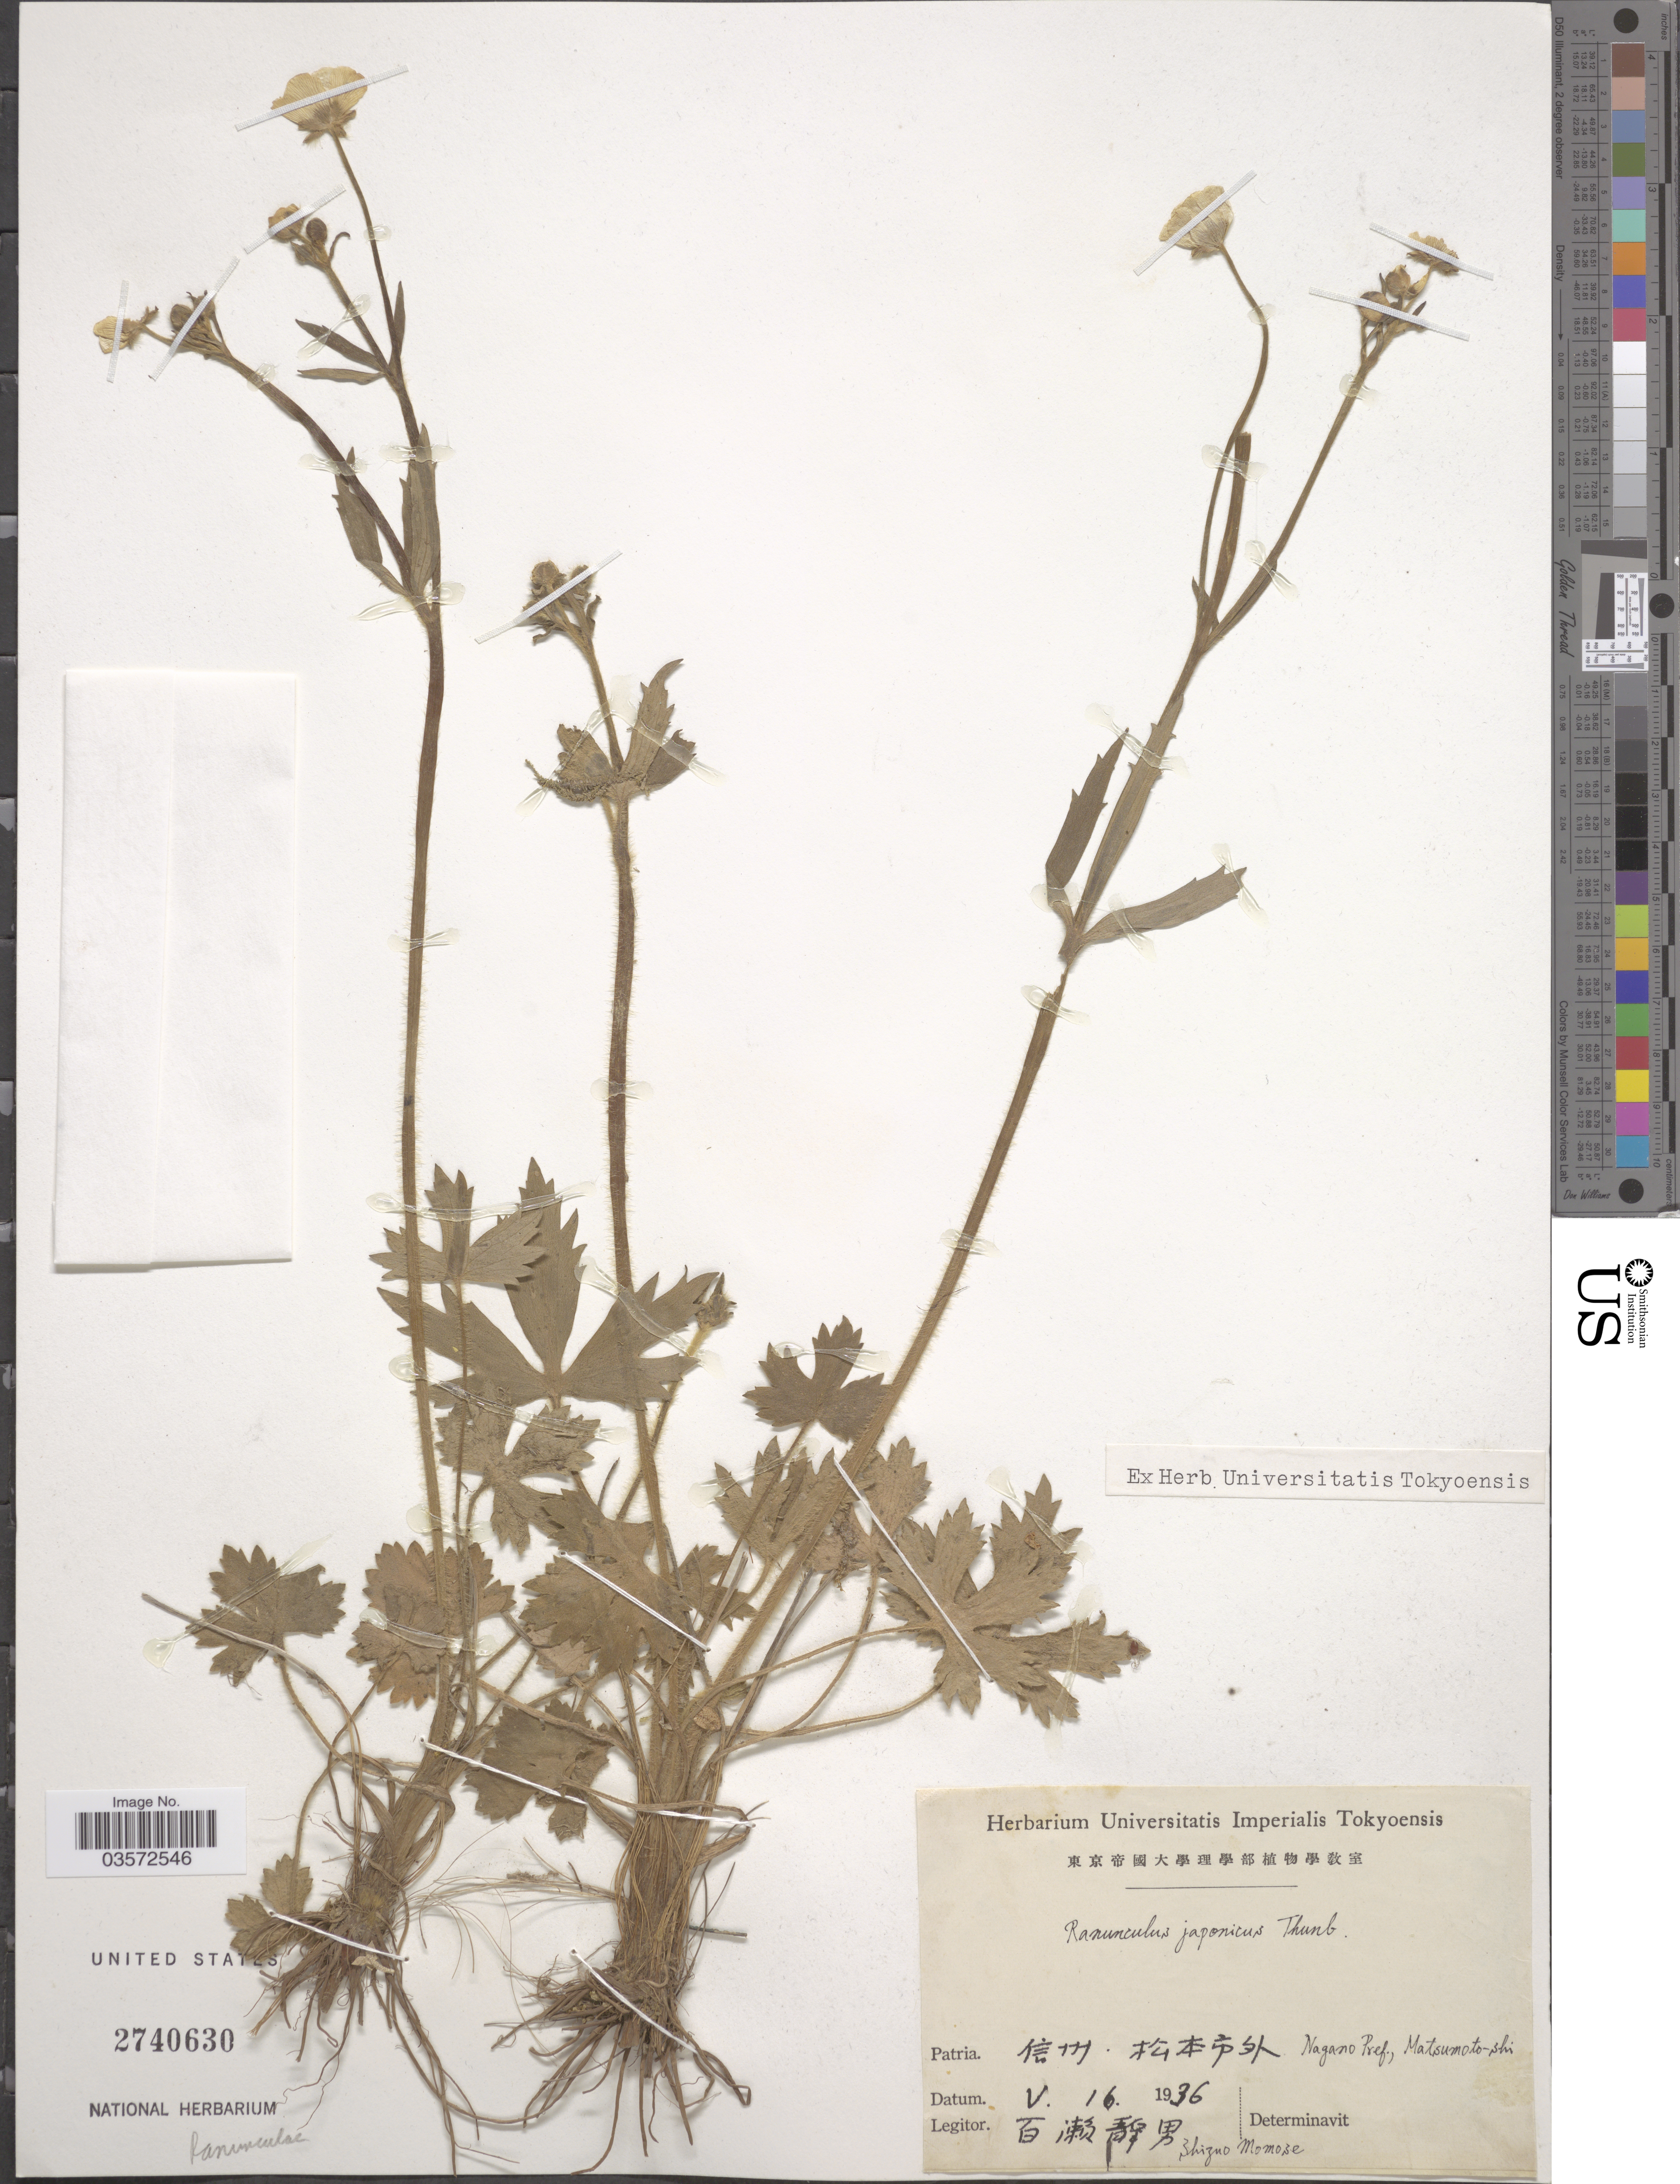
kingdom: Plantae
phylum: Tracheophyta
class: Magnoliopsida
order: Ranunculales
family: Ranunculaceae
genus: Ranunculus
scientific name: Ranunculus japonicus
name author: Thunb.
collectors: S. Momose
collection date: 1936-05-16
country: Japan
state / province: Nagano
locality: X, Nagano Pref., Matsumoto-shi.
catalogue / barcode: US 2740630